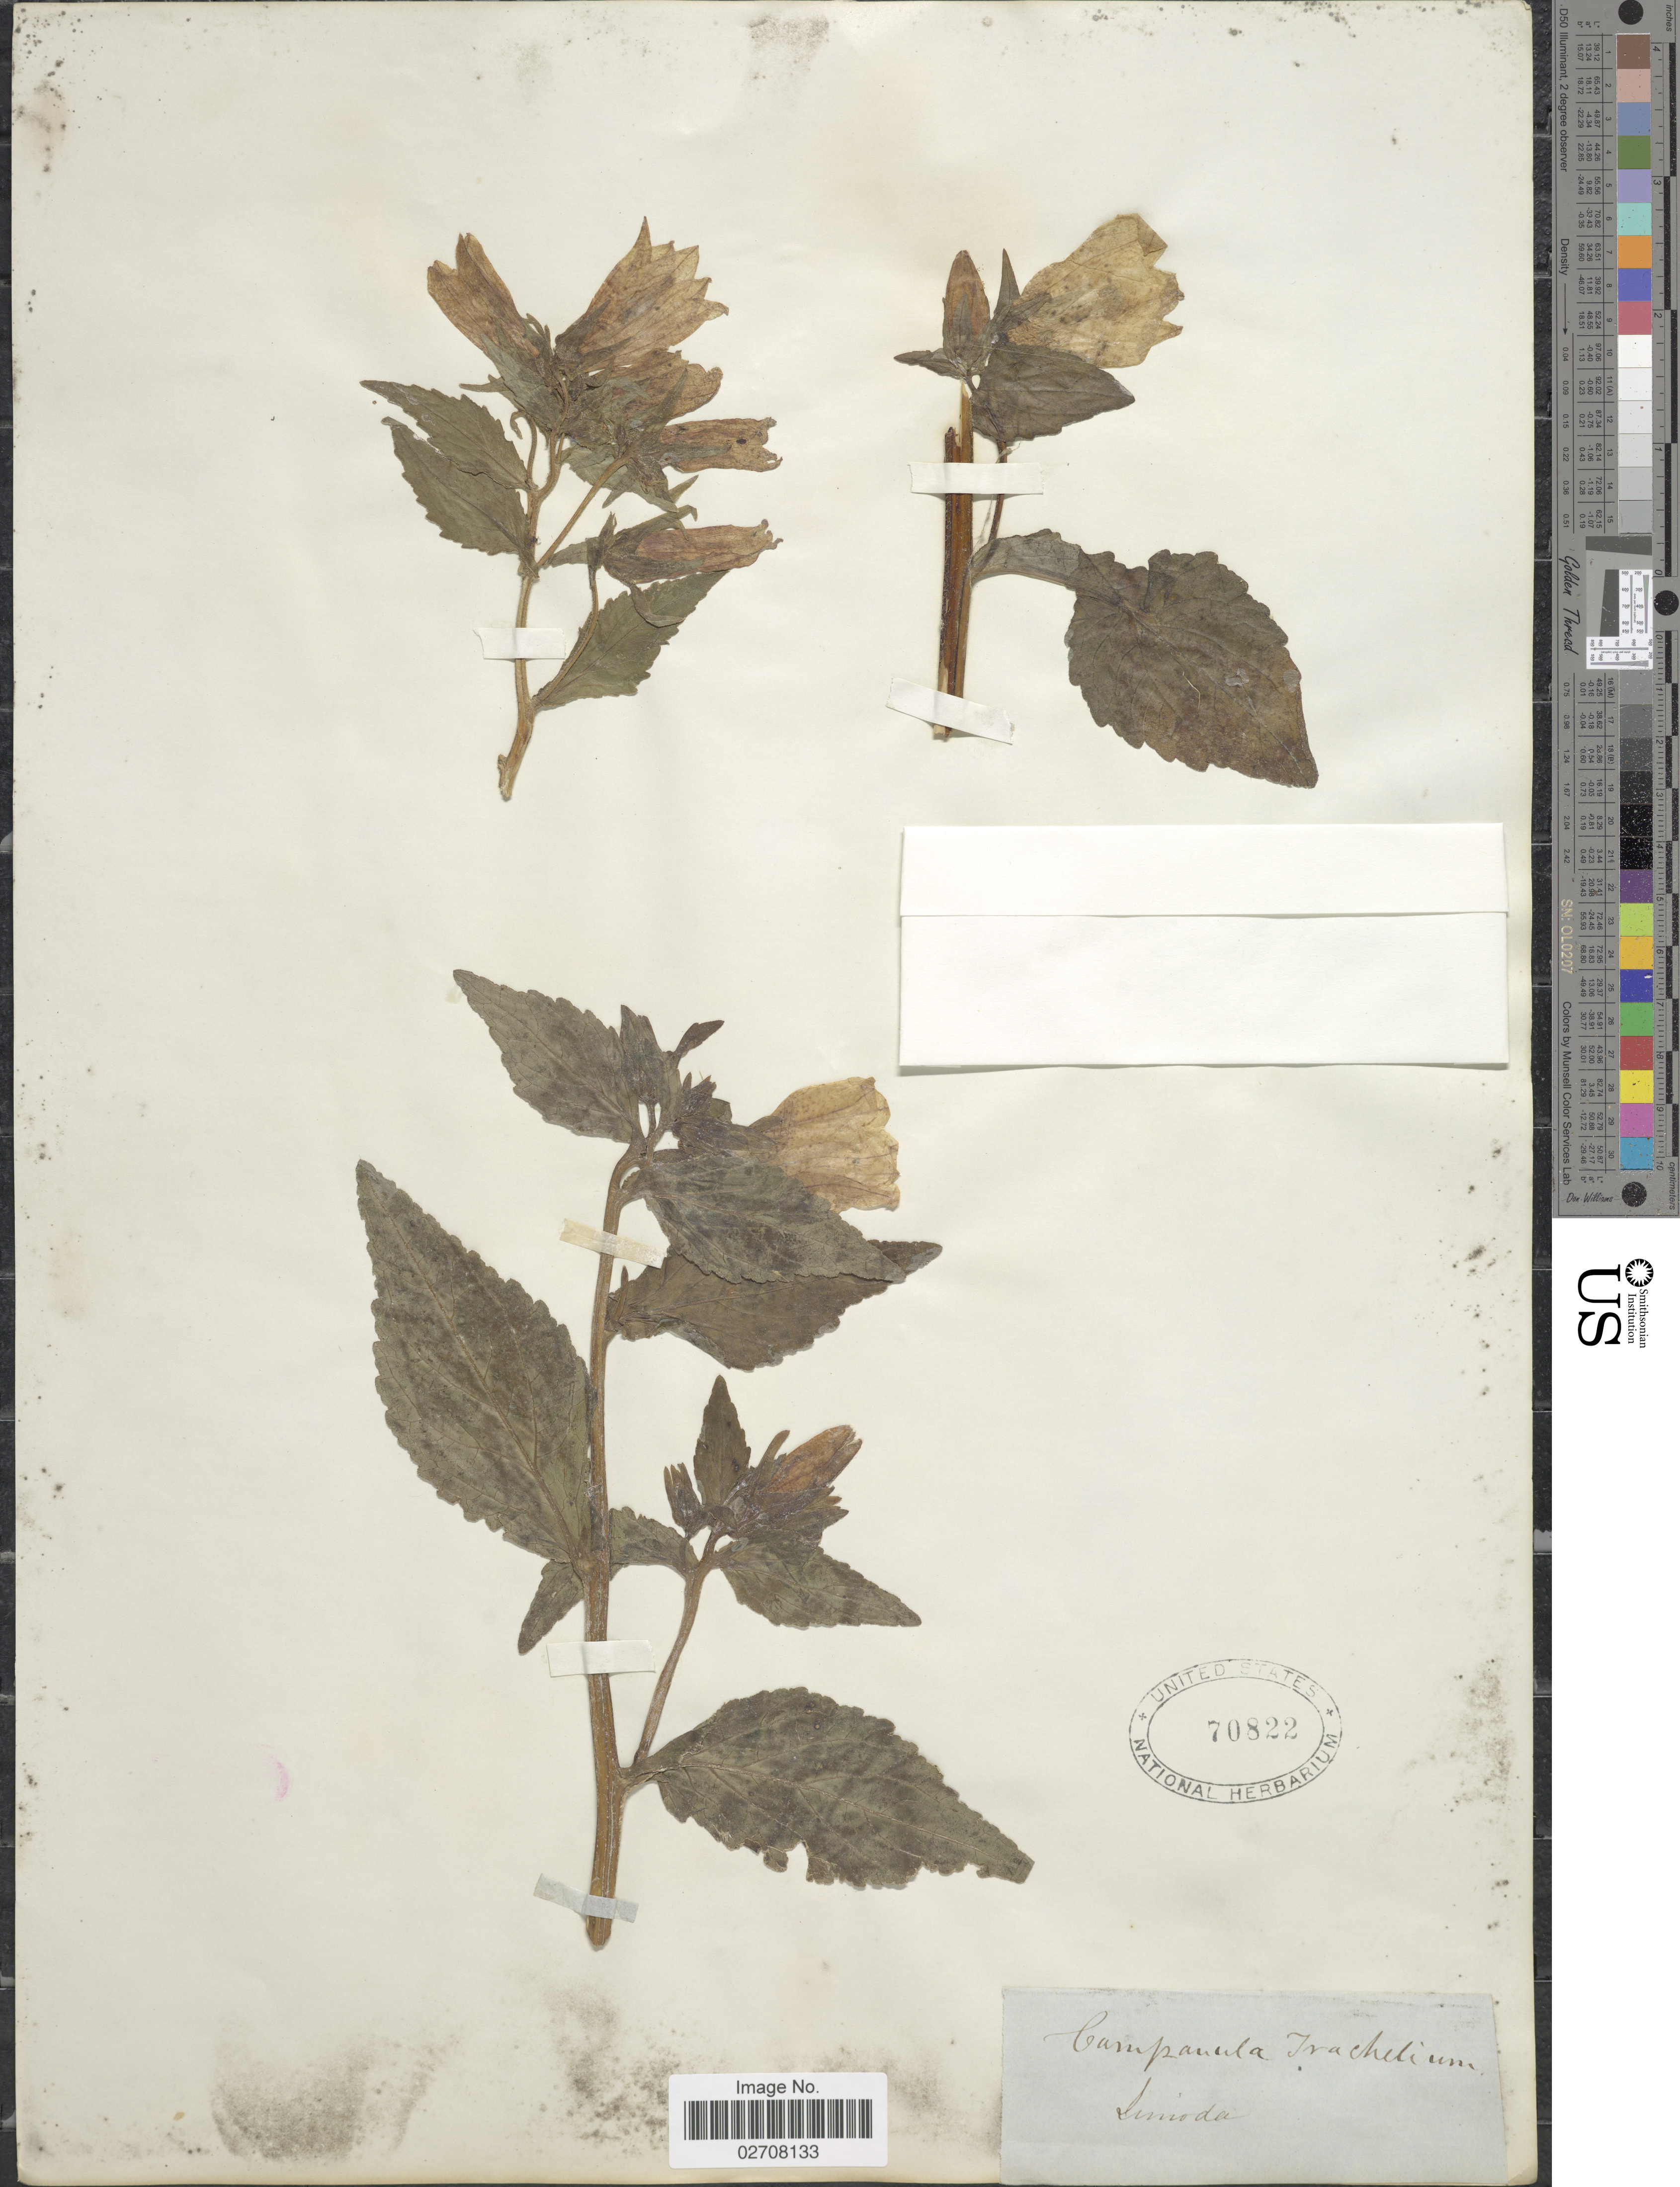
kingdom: Plantae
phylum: Tracheophyta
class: Magnoliopsida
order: Asterales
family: Campanulaceae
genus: Campanula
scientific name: Campanula trachelium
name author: L.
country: Japan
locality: Simoda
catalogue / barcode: US 70822